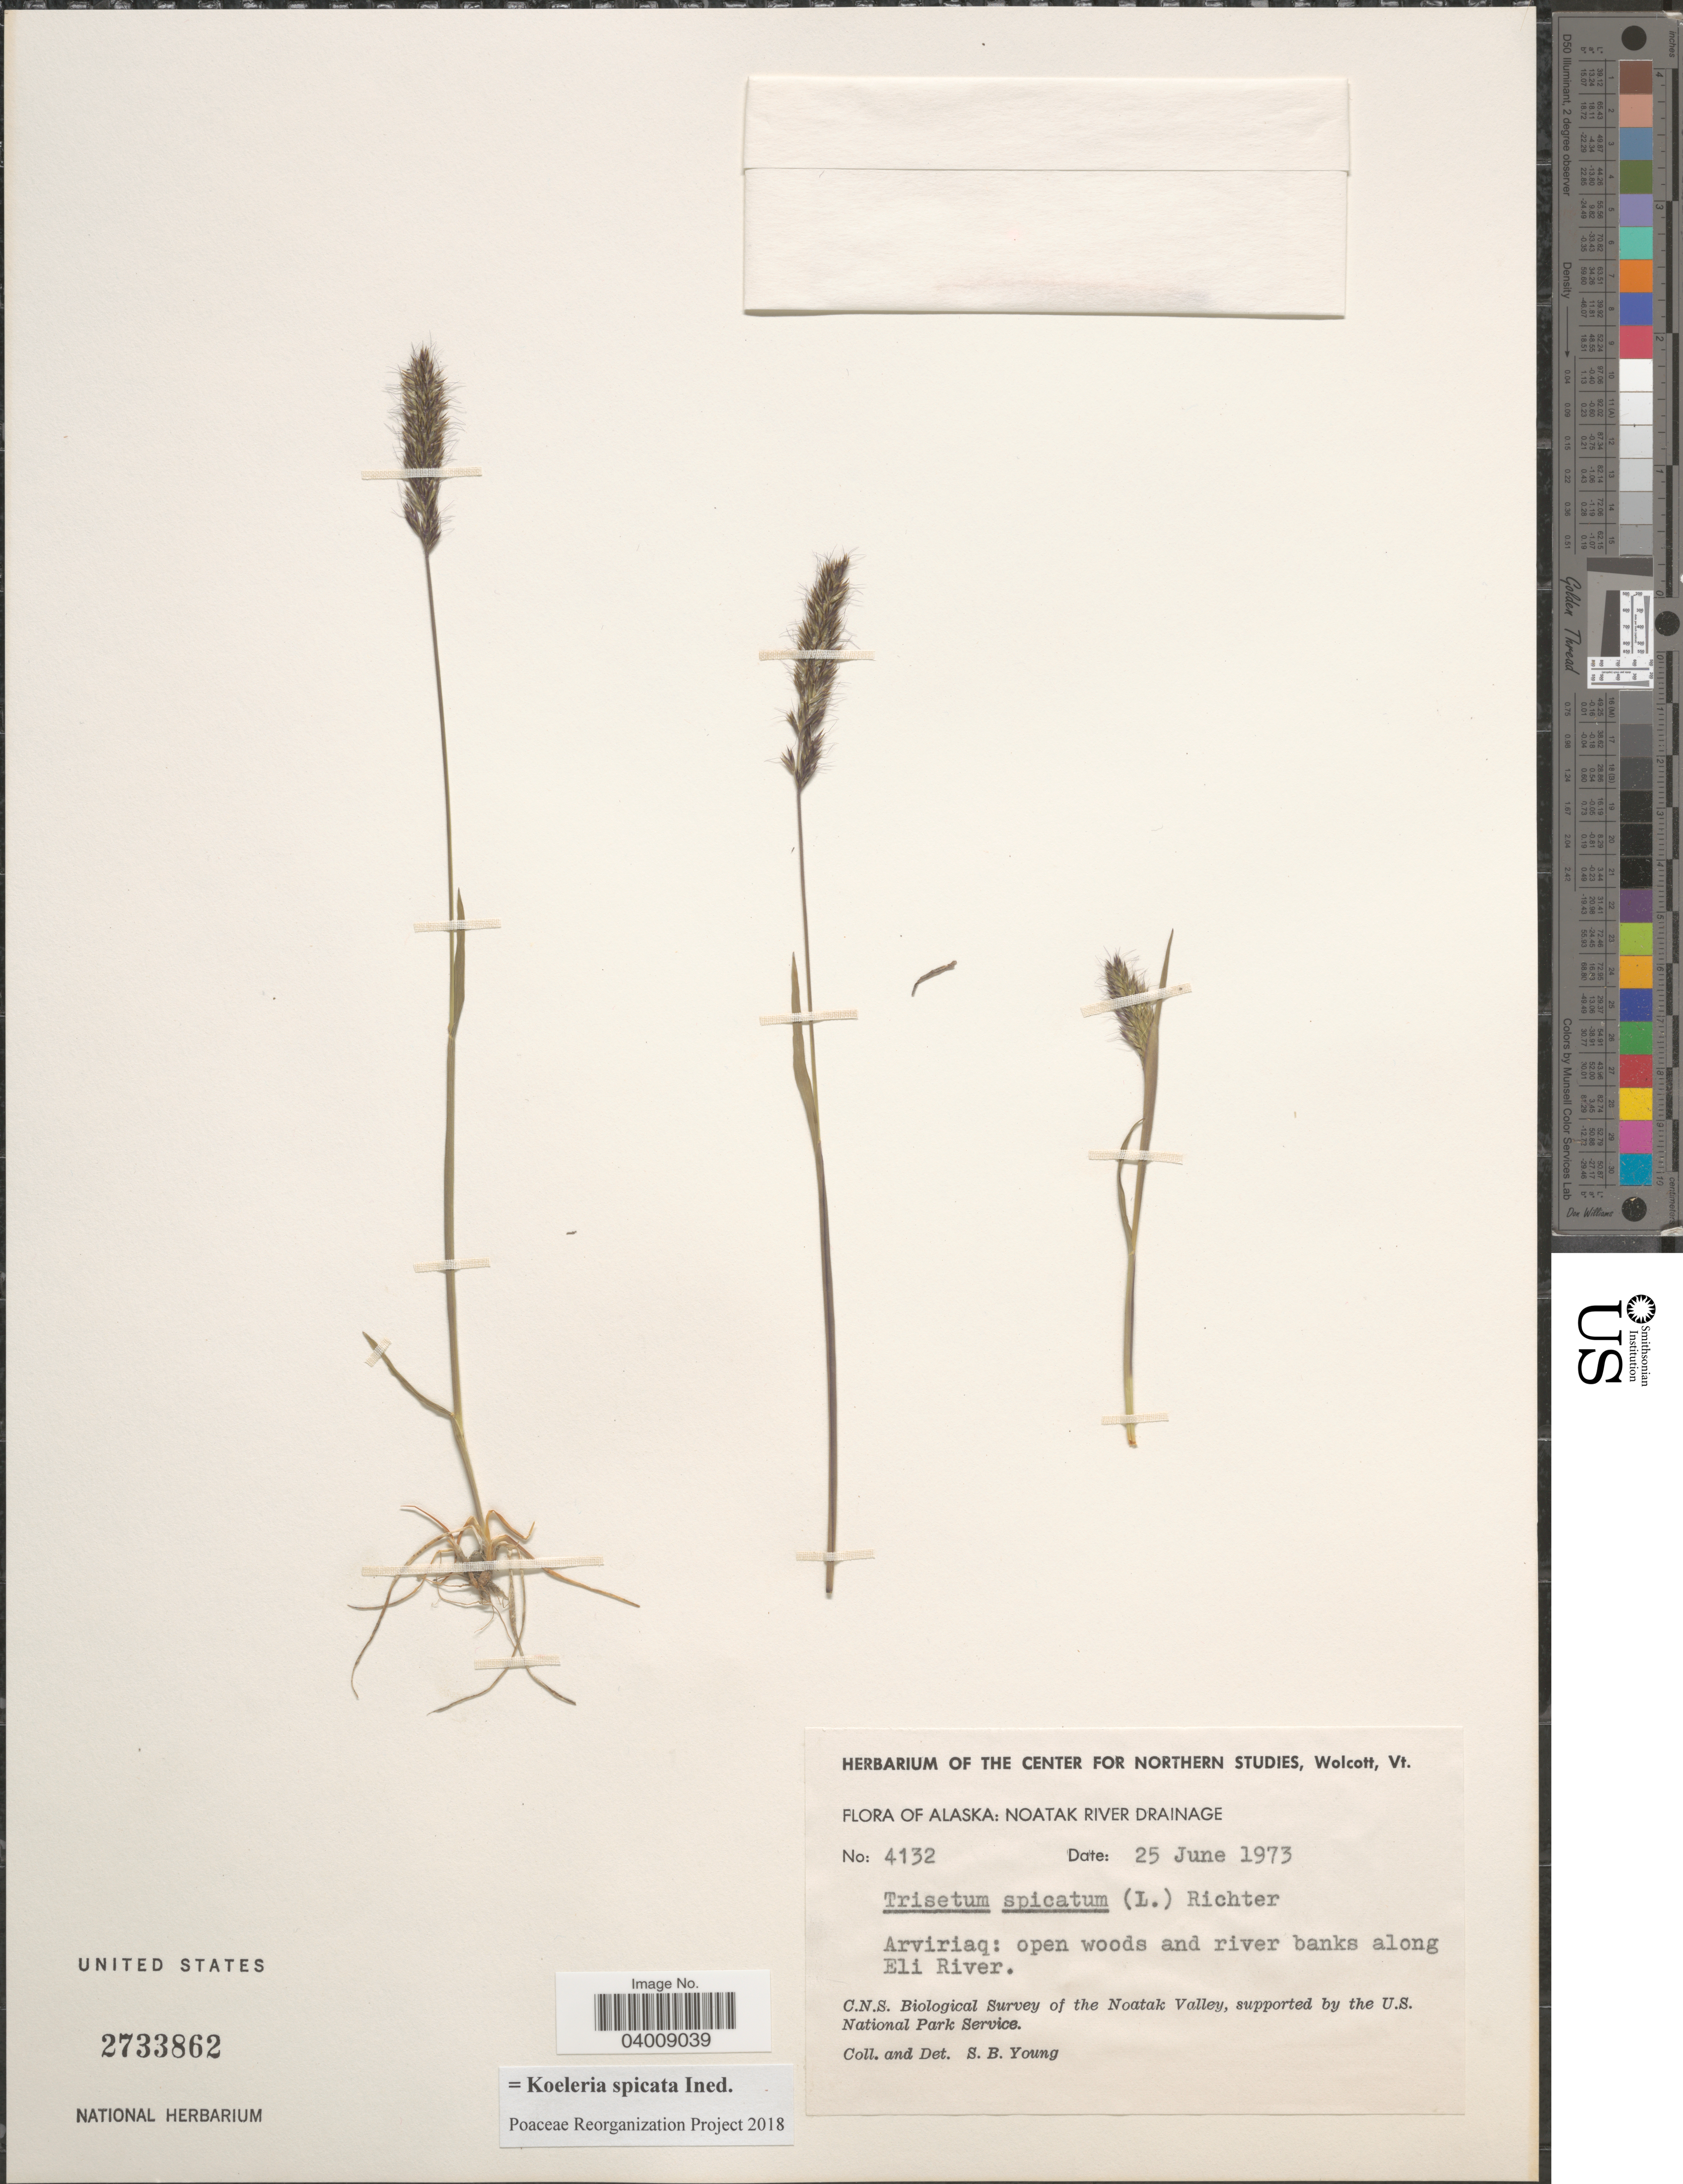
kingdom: Plantae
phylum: Tracheophyta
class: Liliopsida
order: Poales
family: Poaceae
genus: Koeleria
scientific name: Koeleria spicata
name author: (L.) Barberá et al.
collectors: S. Young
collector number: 4132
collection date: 1973-06-25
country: United States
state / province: Alaska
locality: Noatak River Drainage. Arviriaq: open woods and river banks along Eli River.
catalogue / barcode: US 2733862